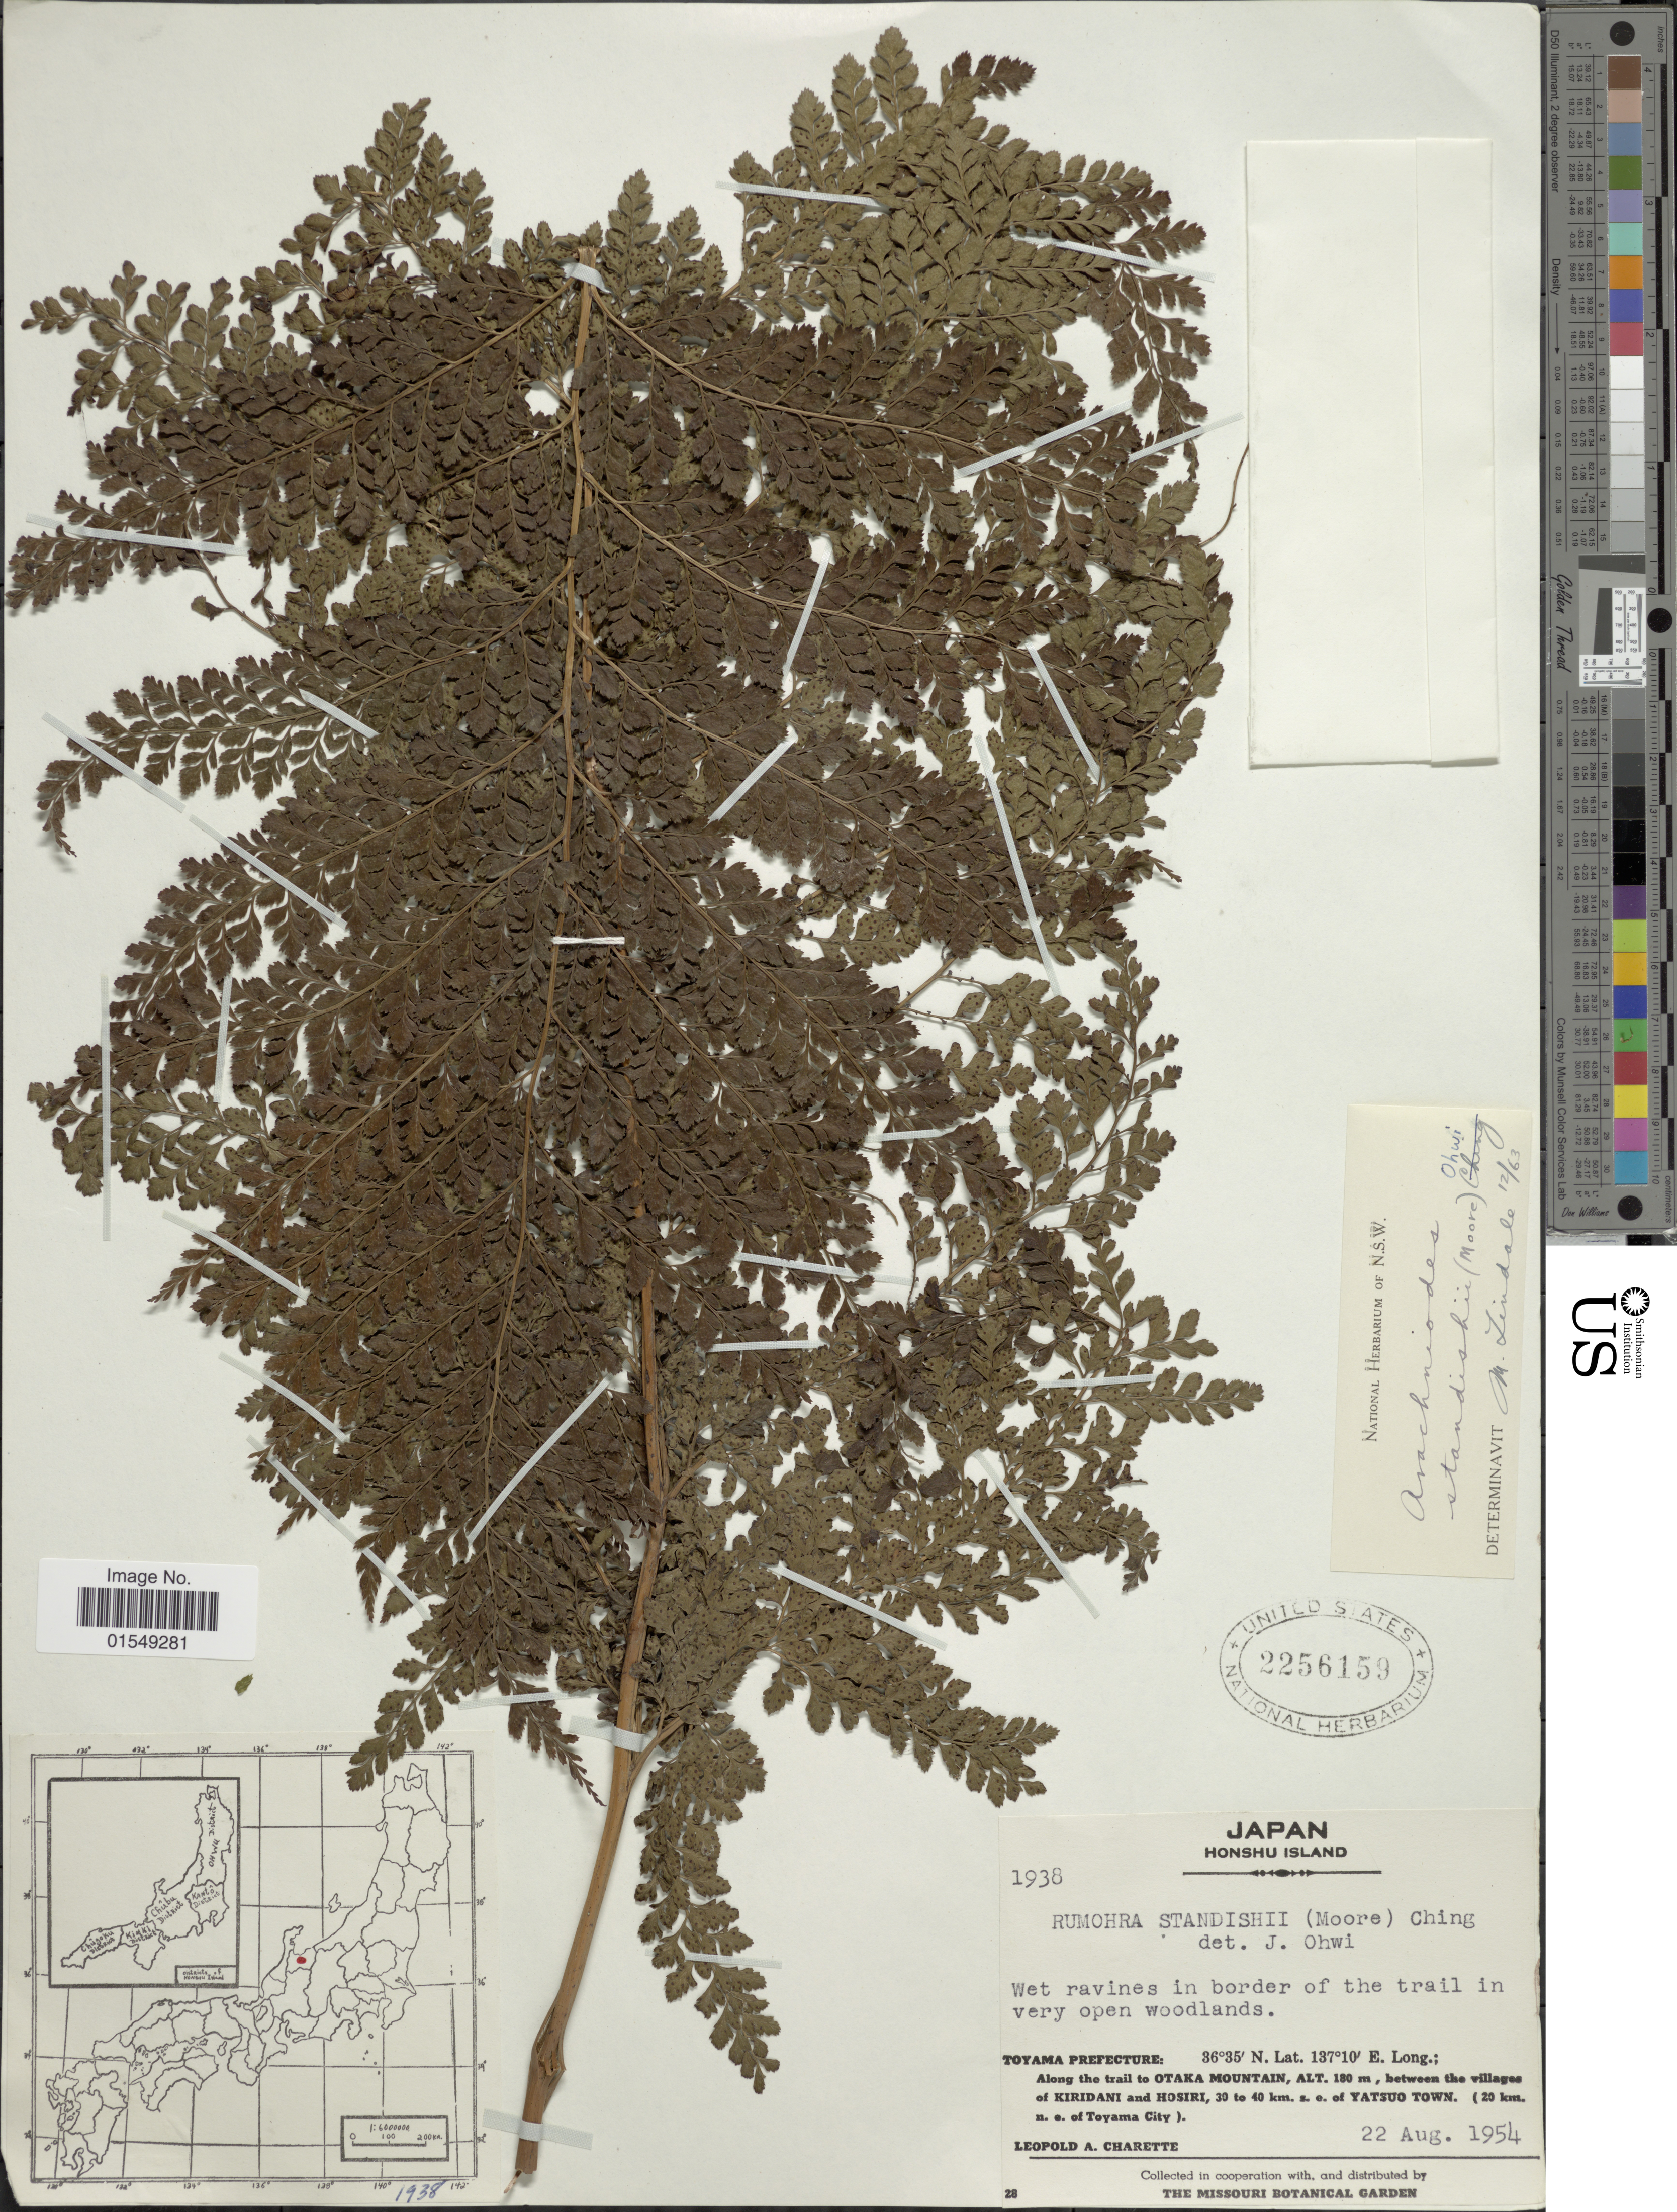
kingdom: Plantae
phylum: Tracheophyta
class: Polypodiopsida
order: Polypodiales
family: Dryopteridaceae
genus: Arachniodes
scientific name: Arachniodes standishii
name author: (T. Moore) Ohwi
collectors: L. A. Charette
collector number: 1938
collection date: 1954-08-22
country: Japan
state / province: Toyama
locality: Honshu Island, Toyama Prefecture, along the trail to Otaka Mountain, between the villages of Kiridani and Hosiri, 30 to 40 km s.e. of Yatsuo Town (20 km n.e. of Toyama City)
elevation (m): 180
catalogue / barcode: US 2256159